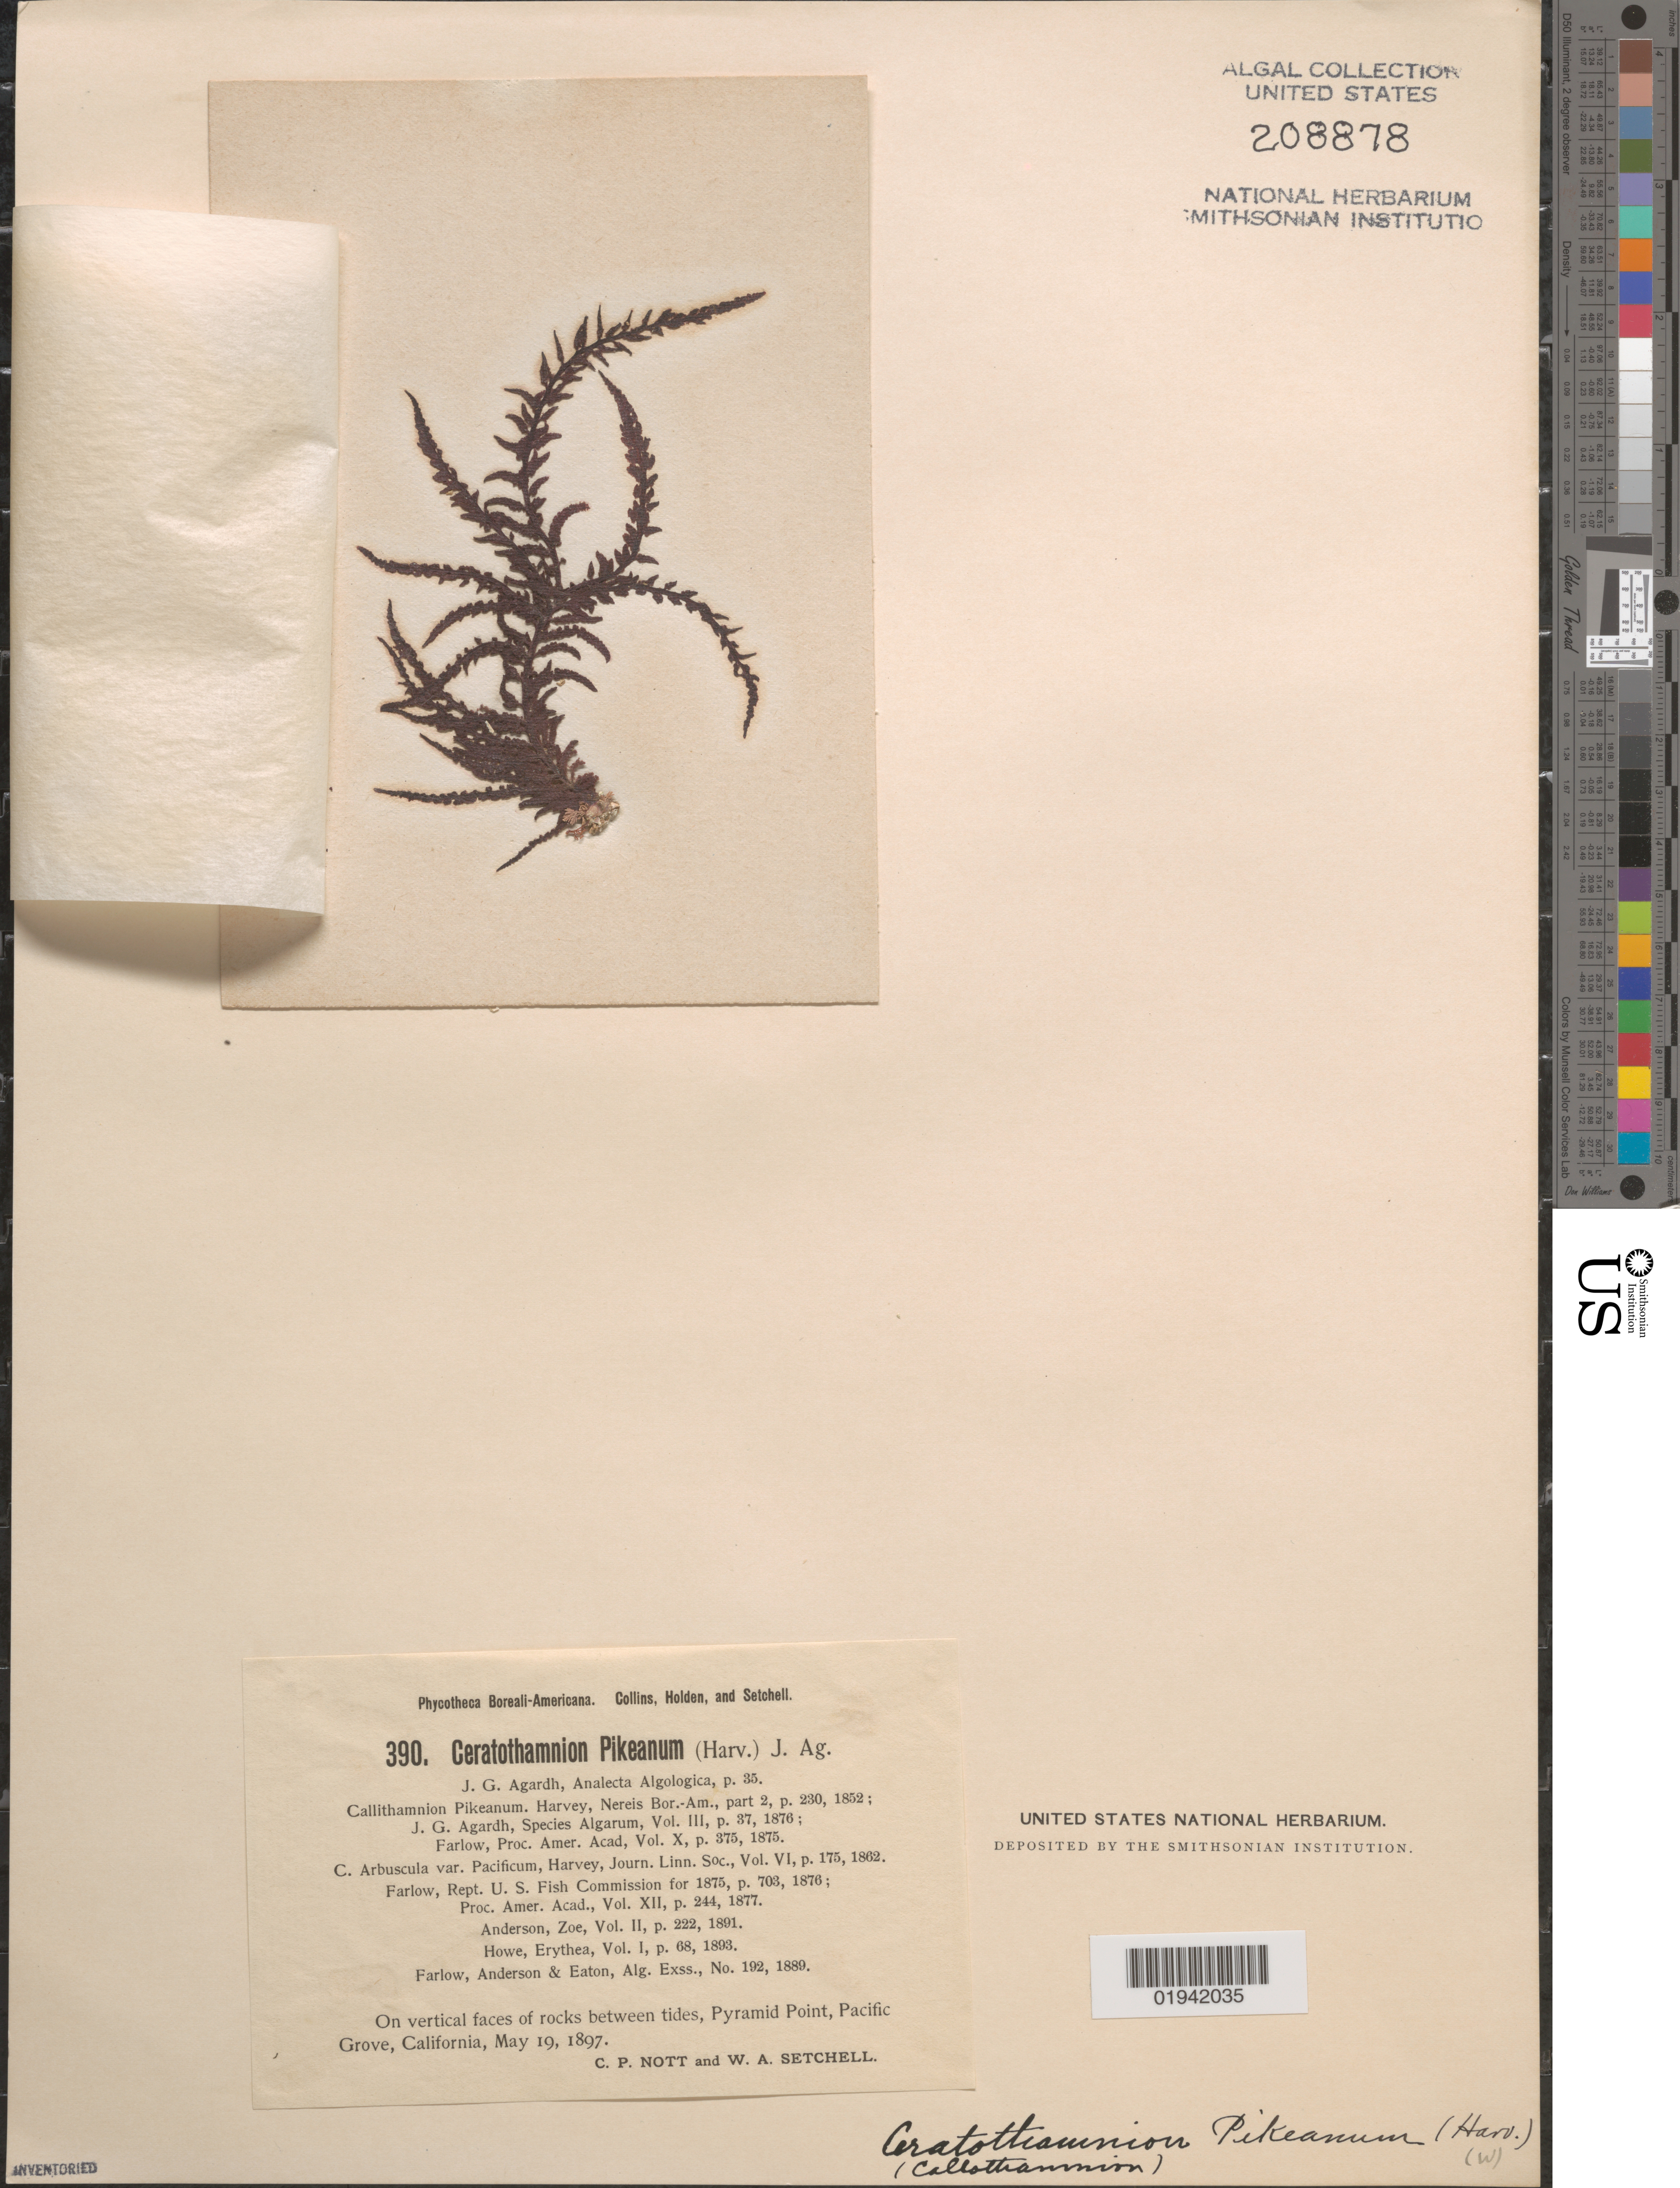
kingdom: Plantae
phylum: Rhodophyta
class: Florideophyceae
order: Ceramiales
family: Callithamniaceae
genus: Ceratothamnion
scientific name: Ceratothamnion pikeanum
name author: (Harv.) J. Agardh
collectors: C. Nott & W. Setchell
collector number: PB-A390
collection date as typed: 19 May 1897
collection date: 1897-05-19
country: United States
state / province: California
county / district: Monterey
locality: Pyramid Point, Pacific Grove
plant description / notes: Collins, Holden & Setchell, Phycotheca Boreali-Americana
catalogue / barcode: US 208878